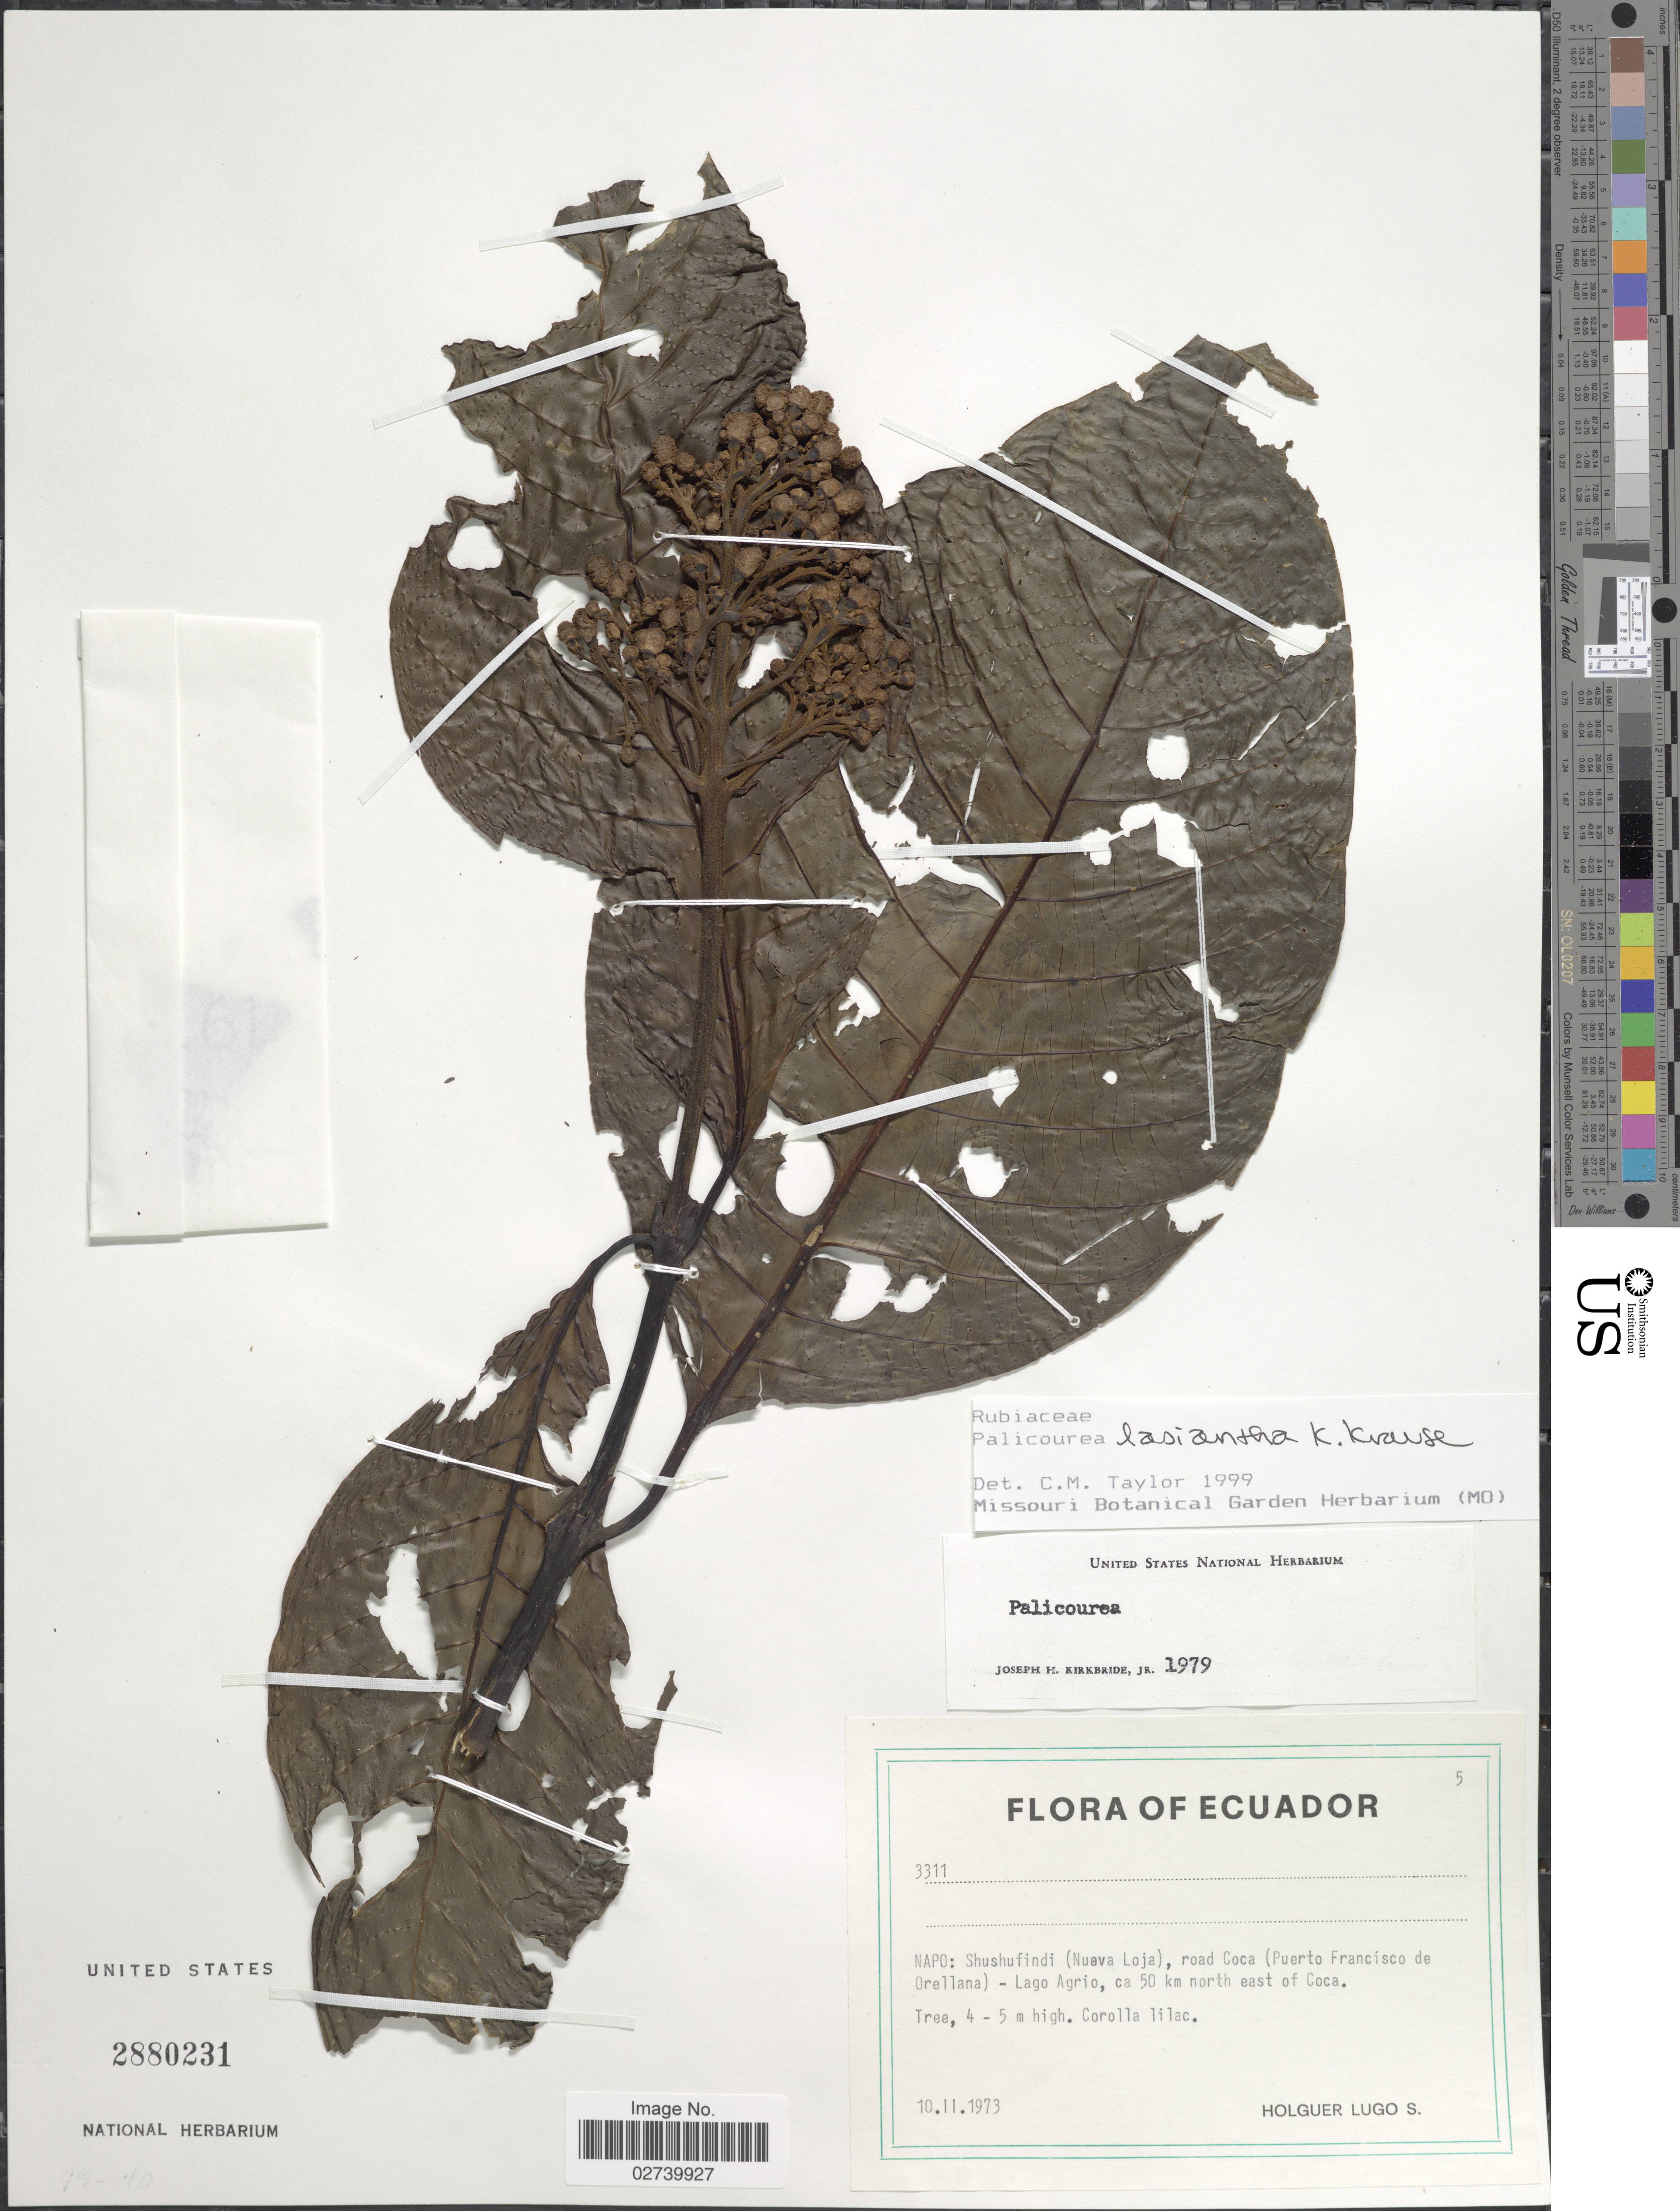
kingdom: Plantae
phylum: Tracheophyta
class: Magnoliopsida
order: Gentianales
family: Rubiaceae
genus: Palicourea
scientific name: Palicourea lasiantha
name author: Krause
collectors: H. Lugo S.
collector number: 3311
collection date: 1973-02-10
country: Ecuador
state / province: Napo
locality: Shushufindi (Nueva Loja), road Coca (Puerto Francisco de Orellana) - Lago Agrio, ca 50 km north east of Coca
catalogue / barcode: US 2880231